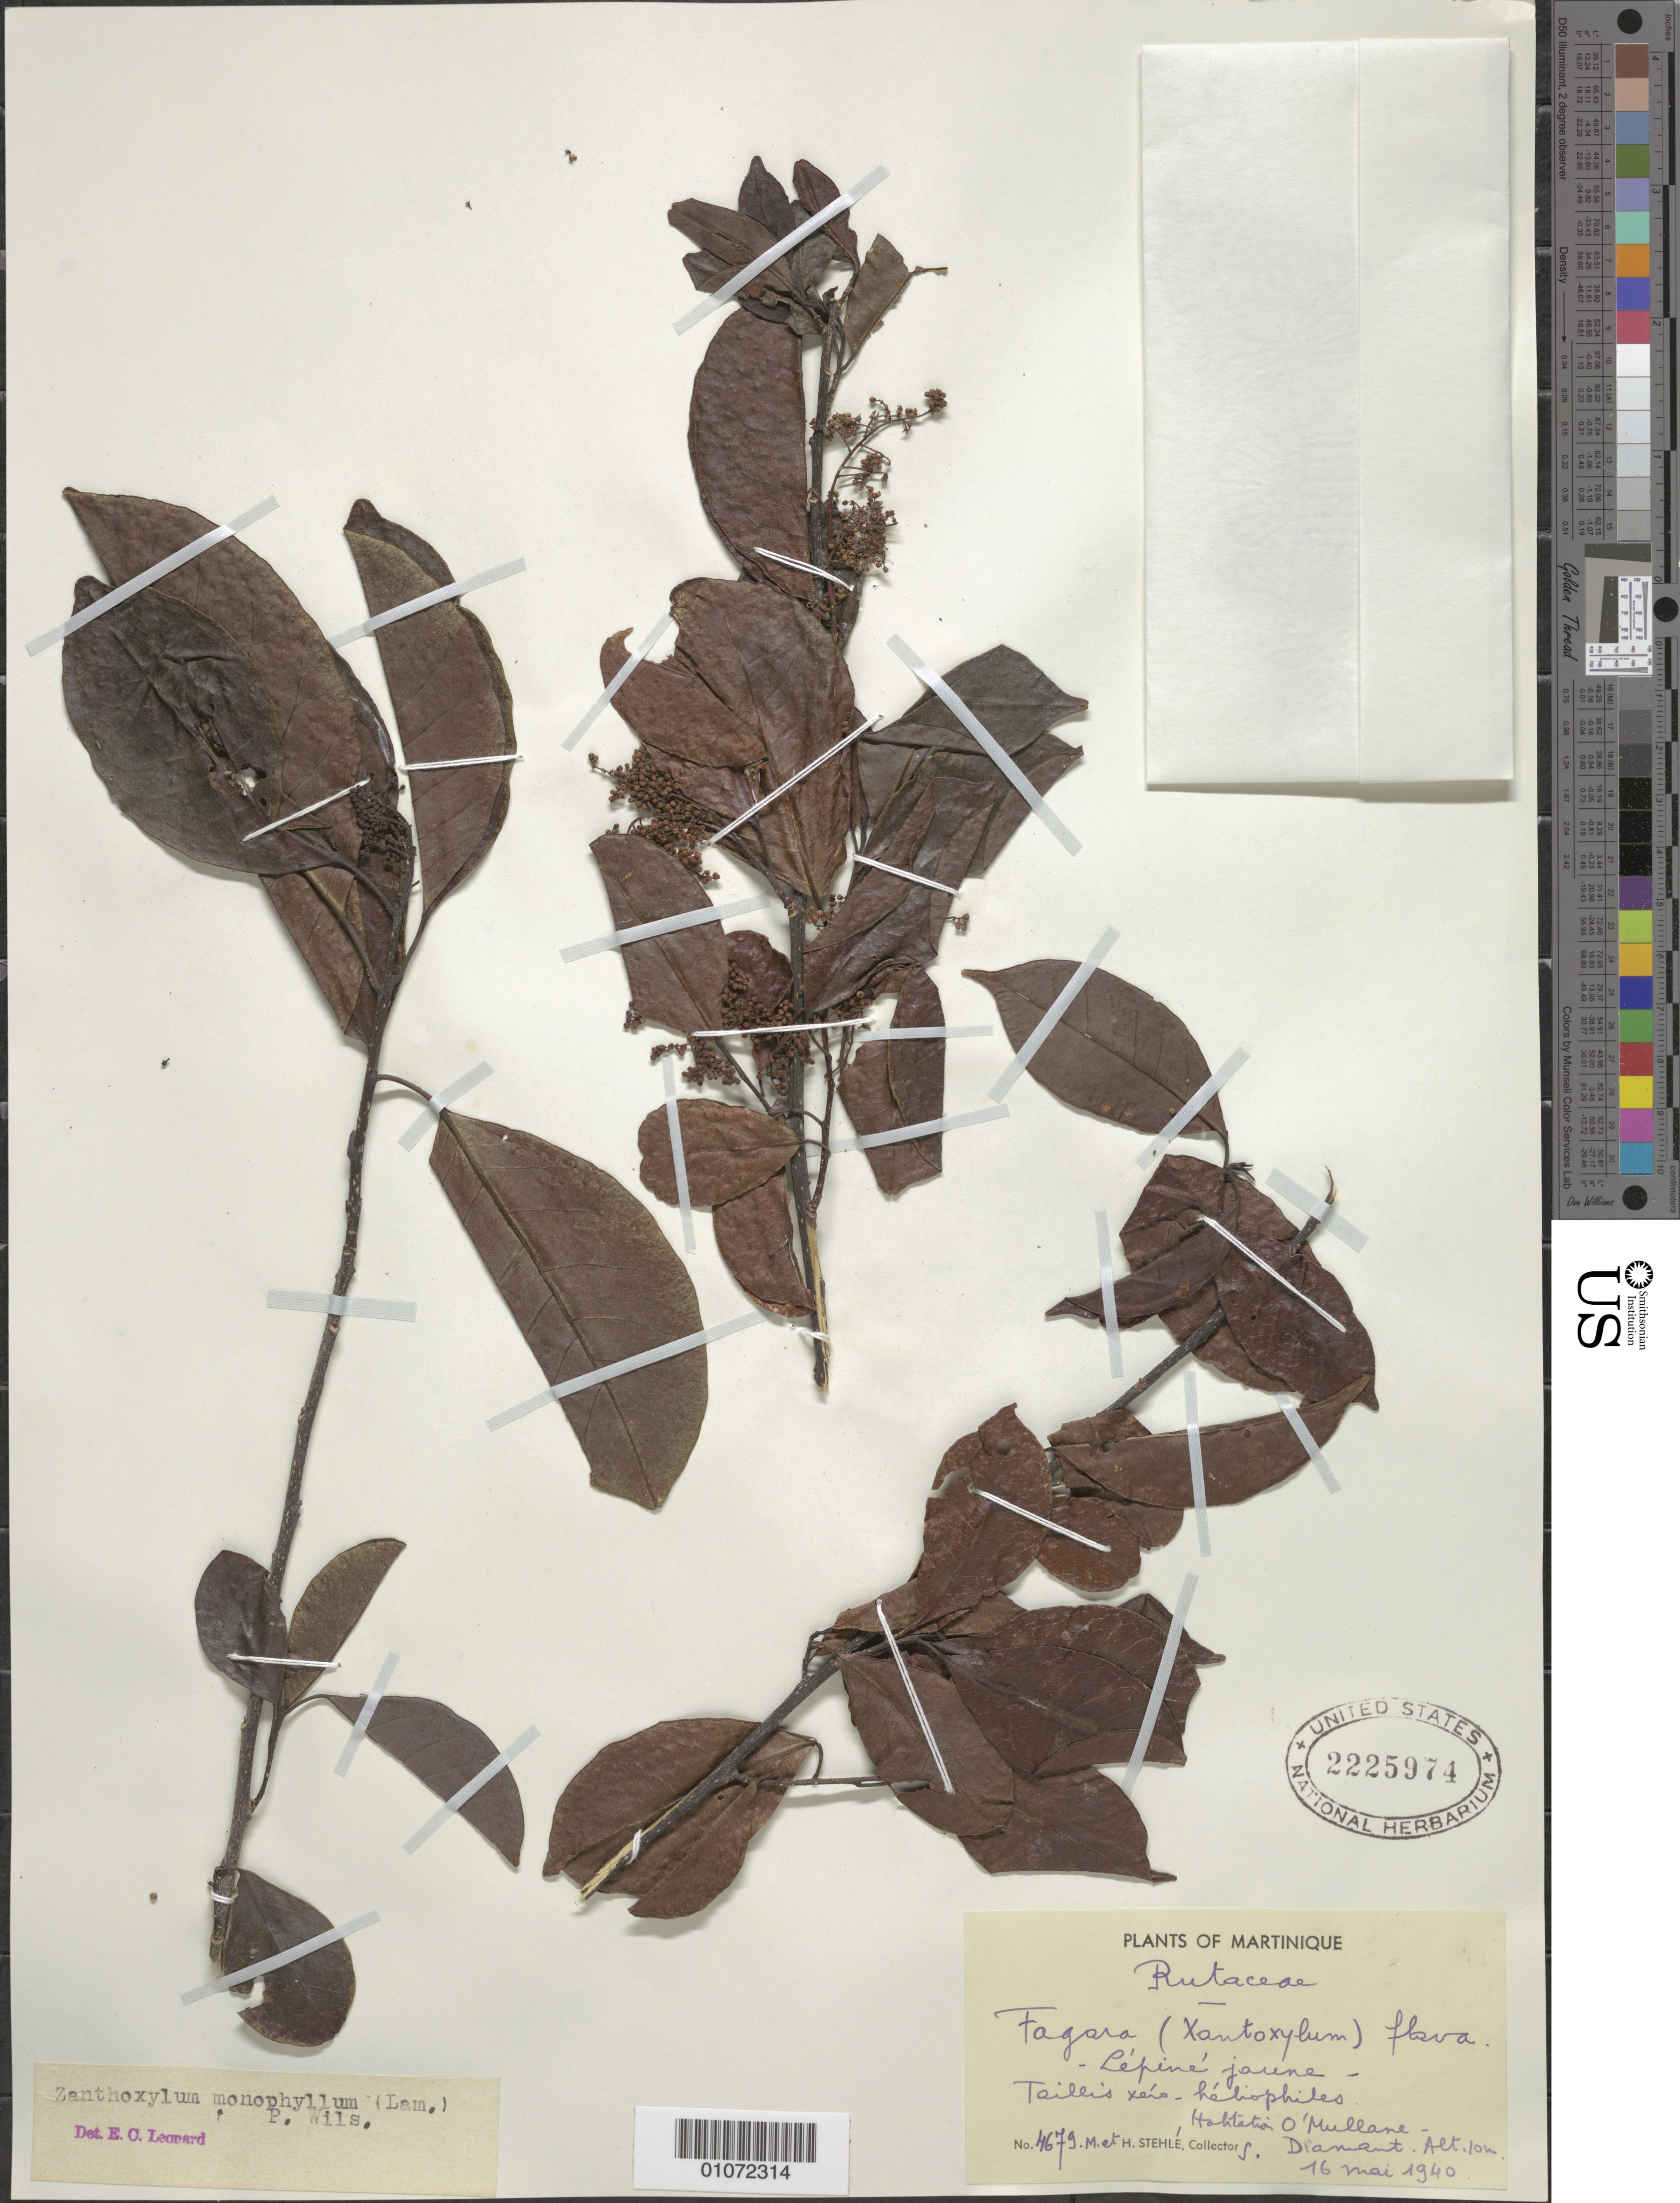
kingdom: Plantae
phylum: Tracheophyta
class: Magnoliopsida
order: Sapindales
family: Rutaceae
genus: Zanthoxylum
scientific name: Zanthoxylum monophyllum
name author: (Lam.) P. Wilson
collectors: H. Stehlé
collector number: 4679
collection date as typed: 16 May 1940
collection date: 1940-05-16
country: Martinique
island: Martinique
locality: Habitation O'Mullane- Diamant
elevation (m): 10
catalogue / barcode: US 2225974